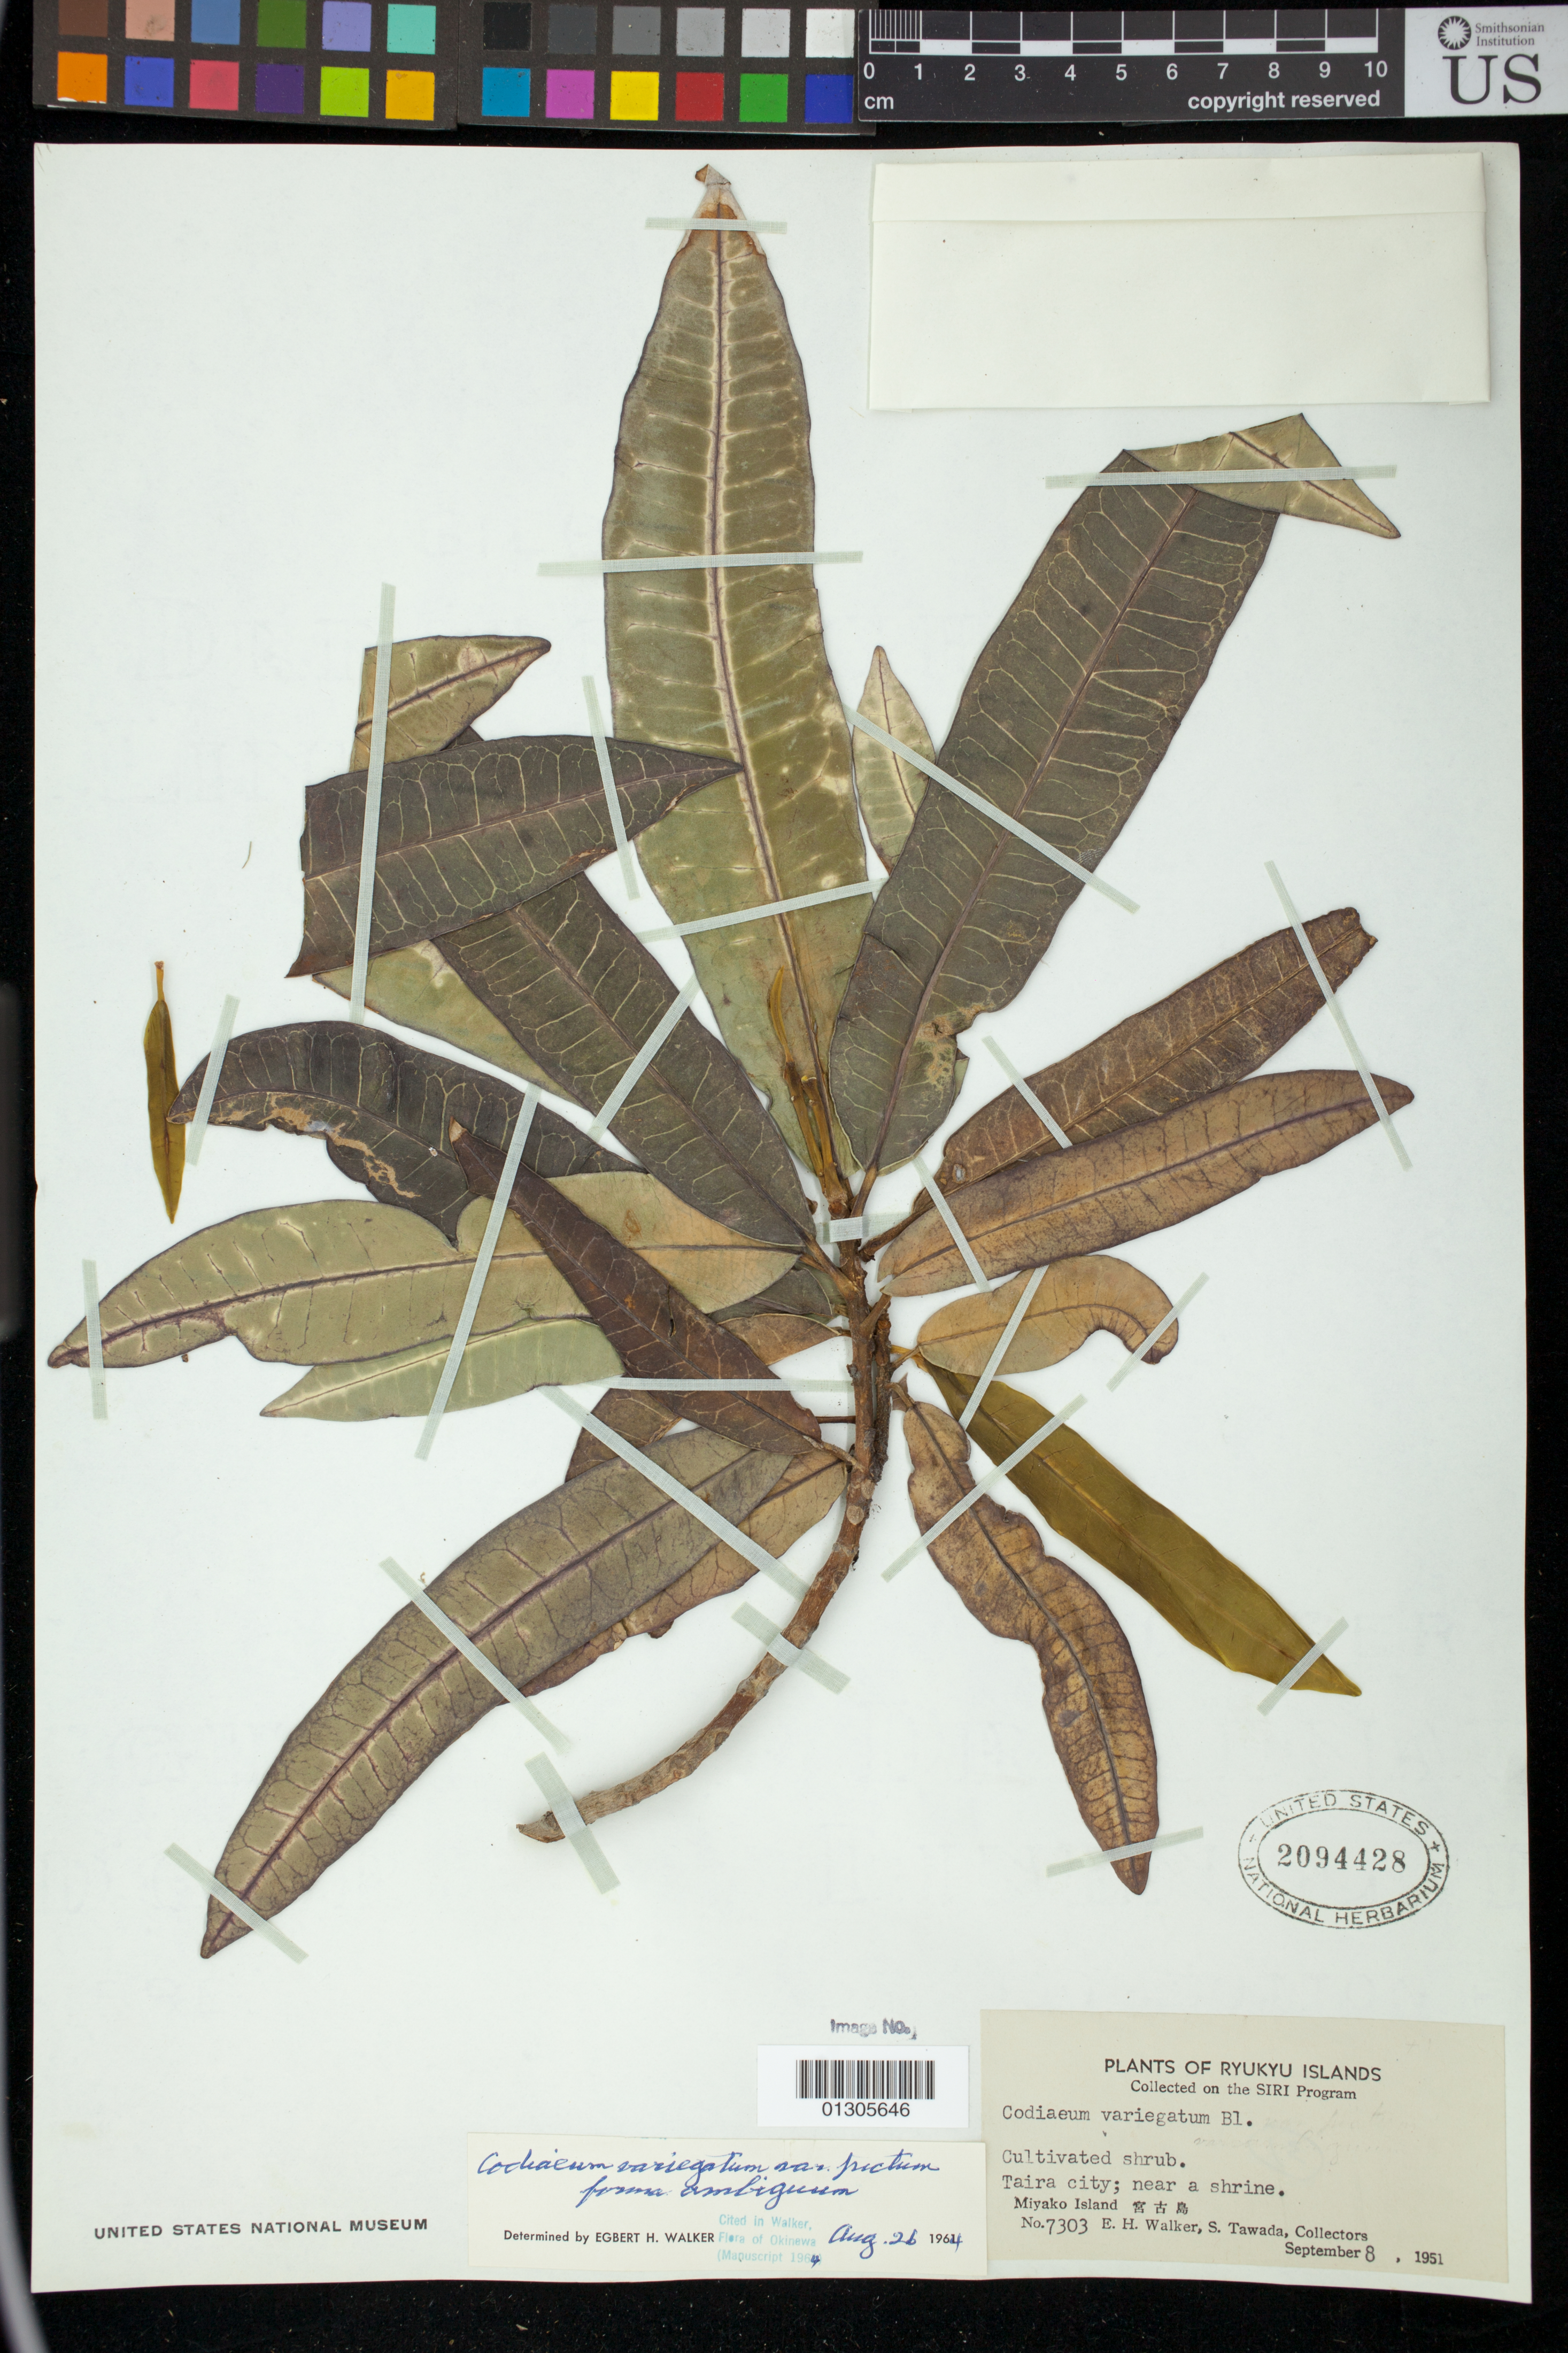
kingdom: Plantae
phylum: Tracheophyta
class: Magnoliopsida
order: Malpighiales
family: Euphorbiaceae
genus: Codiaeum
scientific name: Codiaeum variegatum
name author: (L.) Rumph. ex A. Juss.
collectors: E. H. Walker & S. Tawada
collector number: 7303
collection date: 1951-09-08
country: Japan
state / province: Okinawa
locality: Taira city; near a shrine. Miyako Island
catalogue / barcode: US 2094428